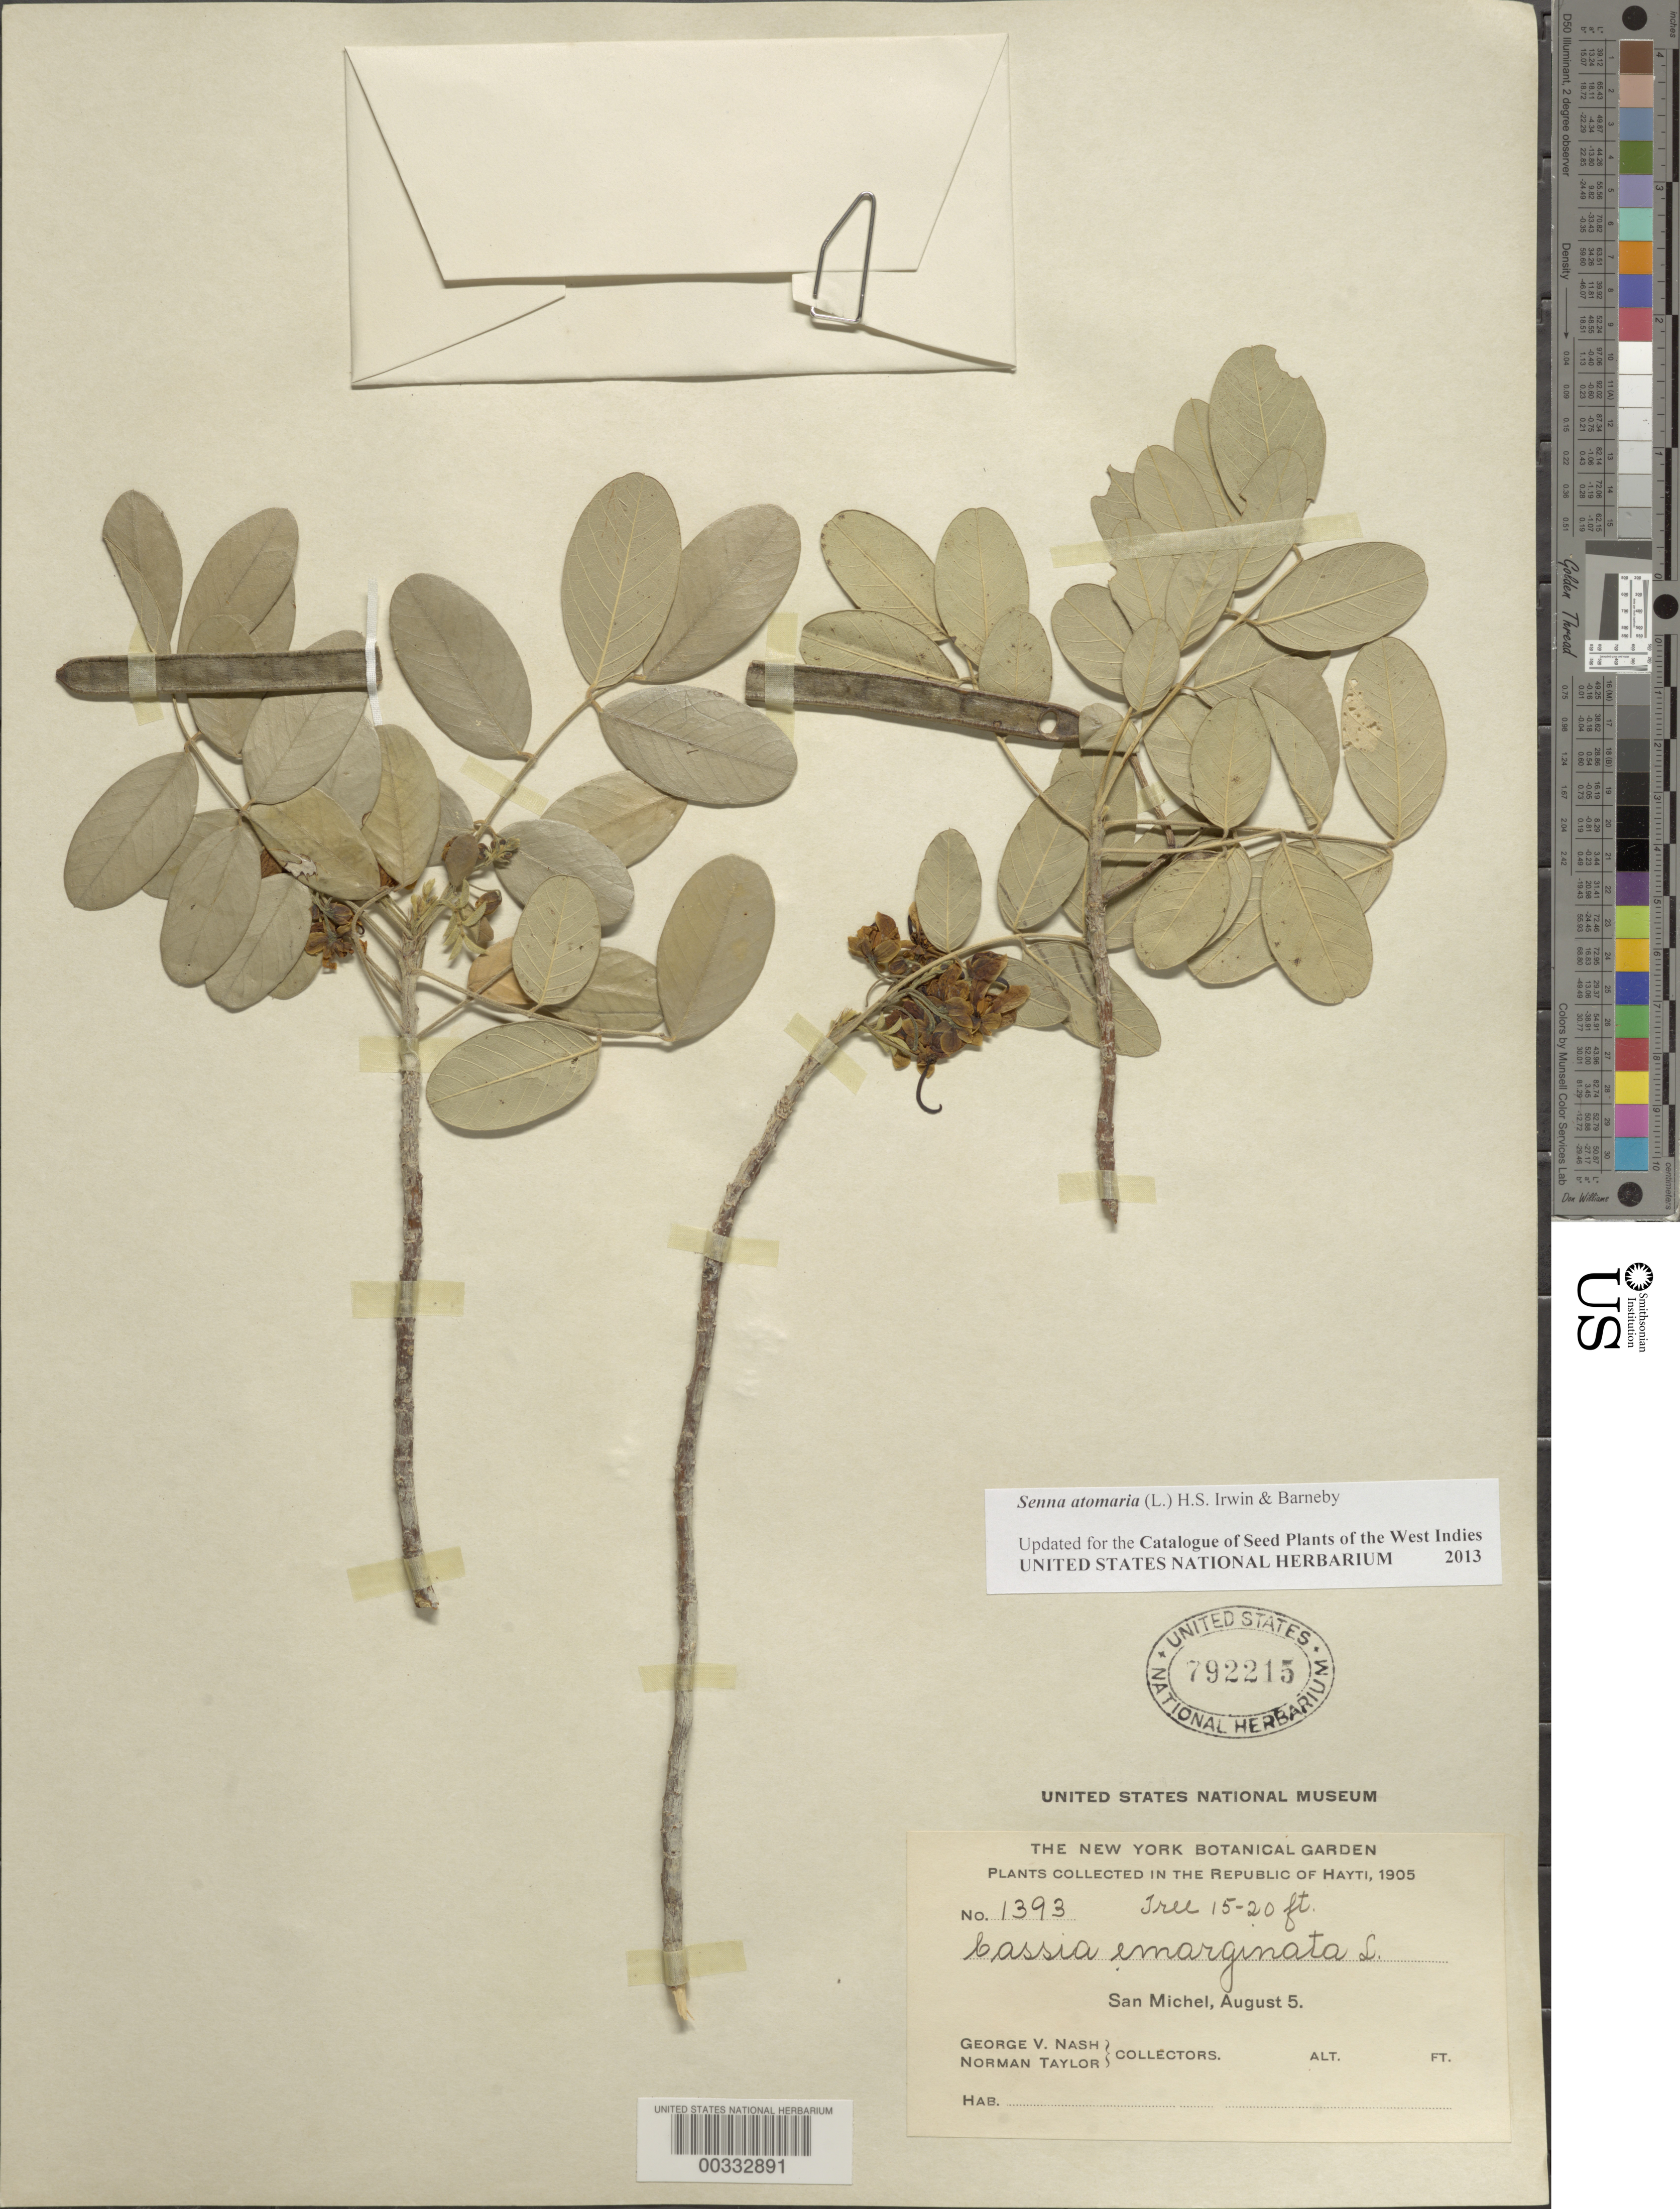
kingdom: Plantae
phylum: Tracheophyta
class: Magnoliopsida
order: Fabales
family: Fabaceae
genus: Senna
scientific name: Senna atomaria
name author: (L.) H.S. Irwin & Barneby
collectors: G. V. Nash & N. Taylor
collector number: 1393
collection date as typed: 05 Aug 1905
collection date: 1905-08-05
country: Haiti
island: Hispaniola Island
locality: San michel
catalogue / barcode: US 792215